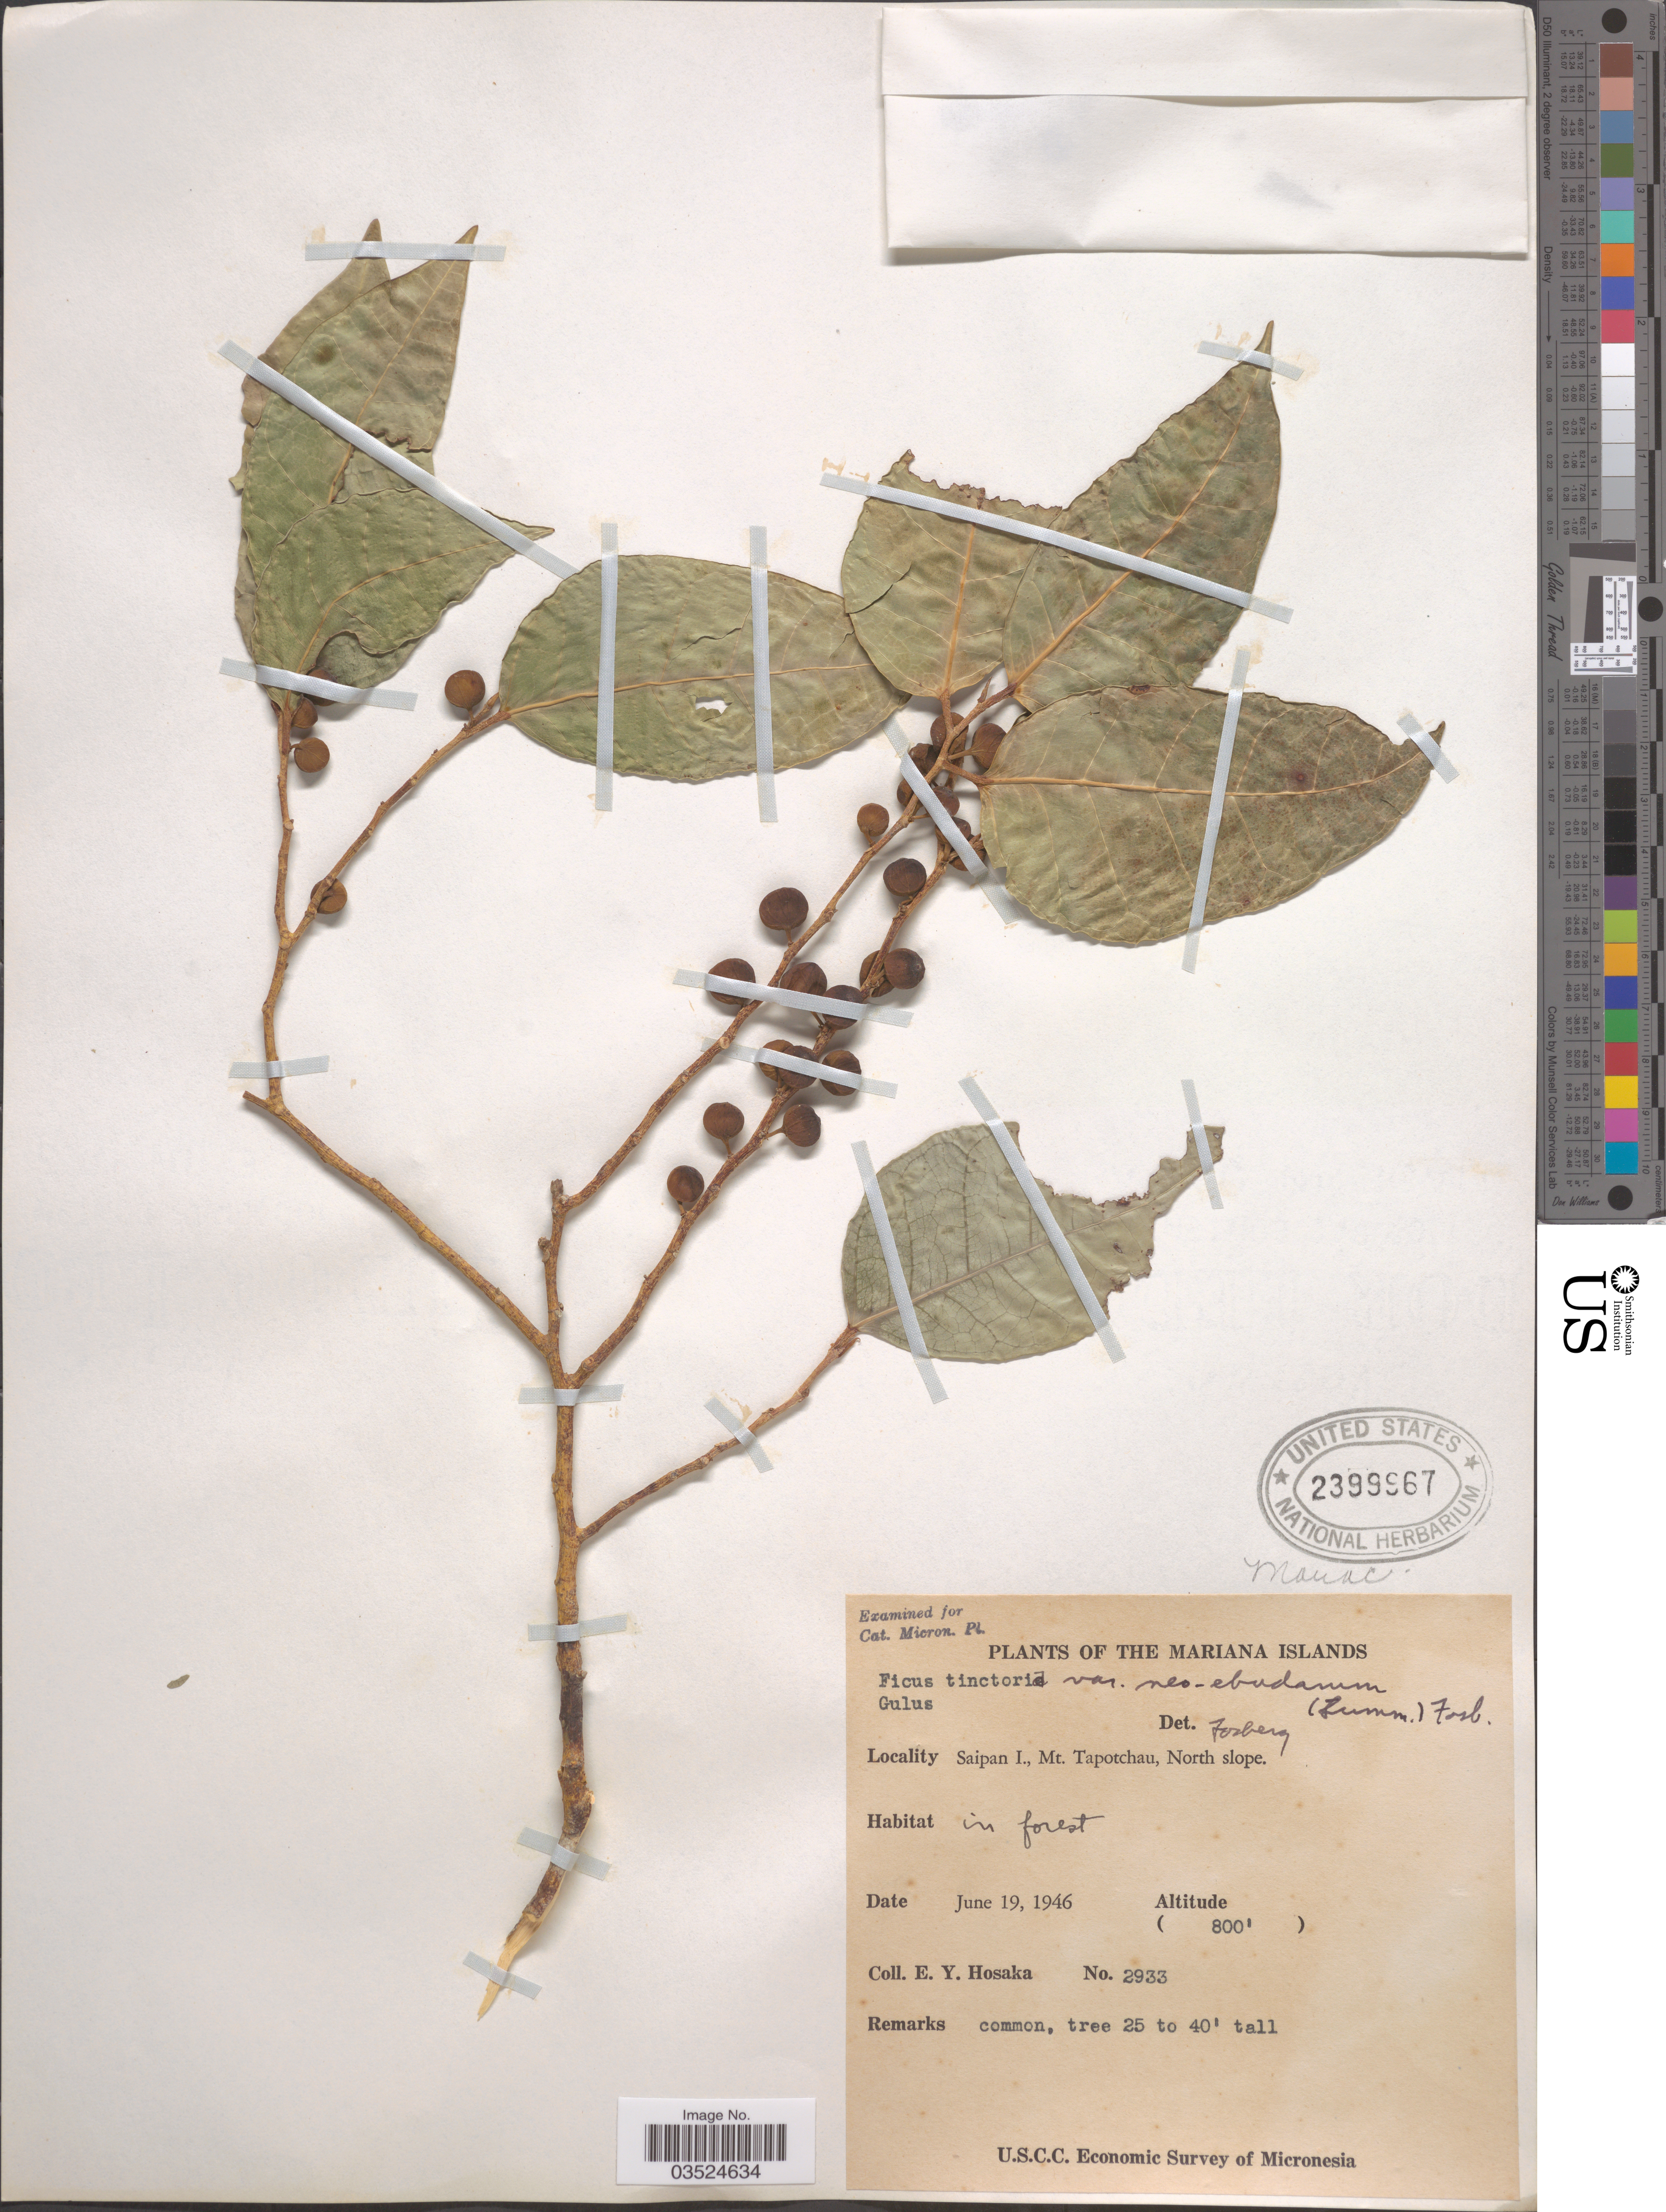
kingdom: Plantae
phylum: Tracheophyta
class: Magnoliopsida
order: Rosales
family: Moraceae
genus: Ficus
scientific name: Ficus tinctoria var. neoebudarum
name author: (Summerh.) Fosberg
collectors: E. Y. Hosaka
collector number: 2933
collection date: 1946-06-19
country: Northern Mariana Islands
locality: The Mariana Islands. Saipan I., Mt. Tapotchau, North slope.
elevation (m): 244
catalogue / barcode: US 2399967